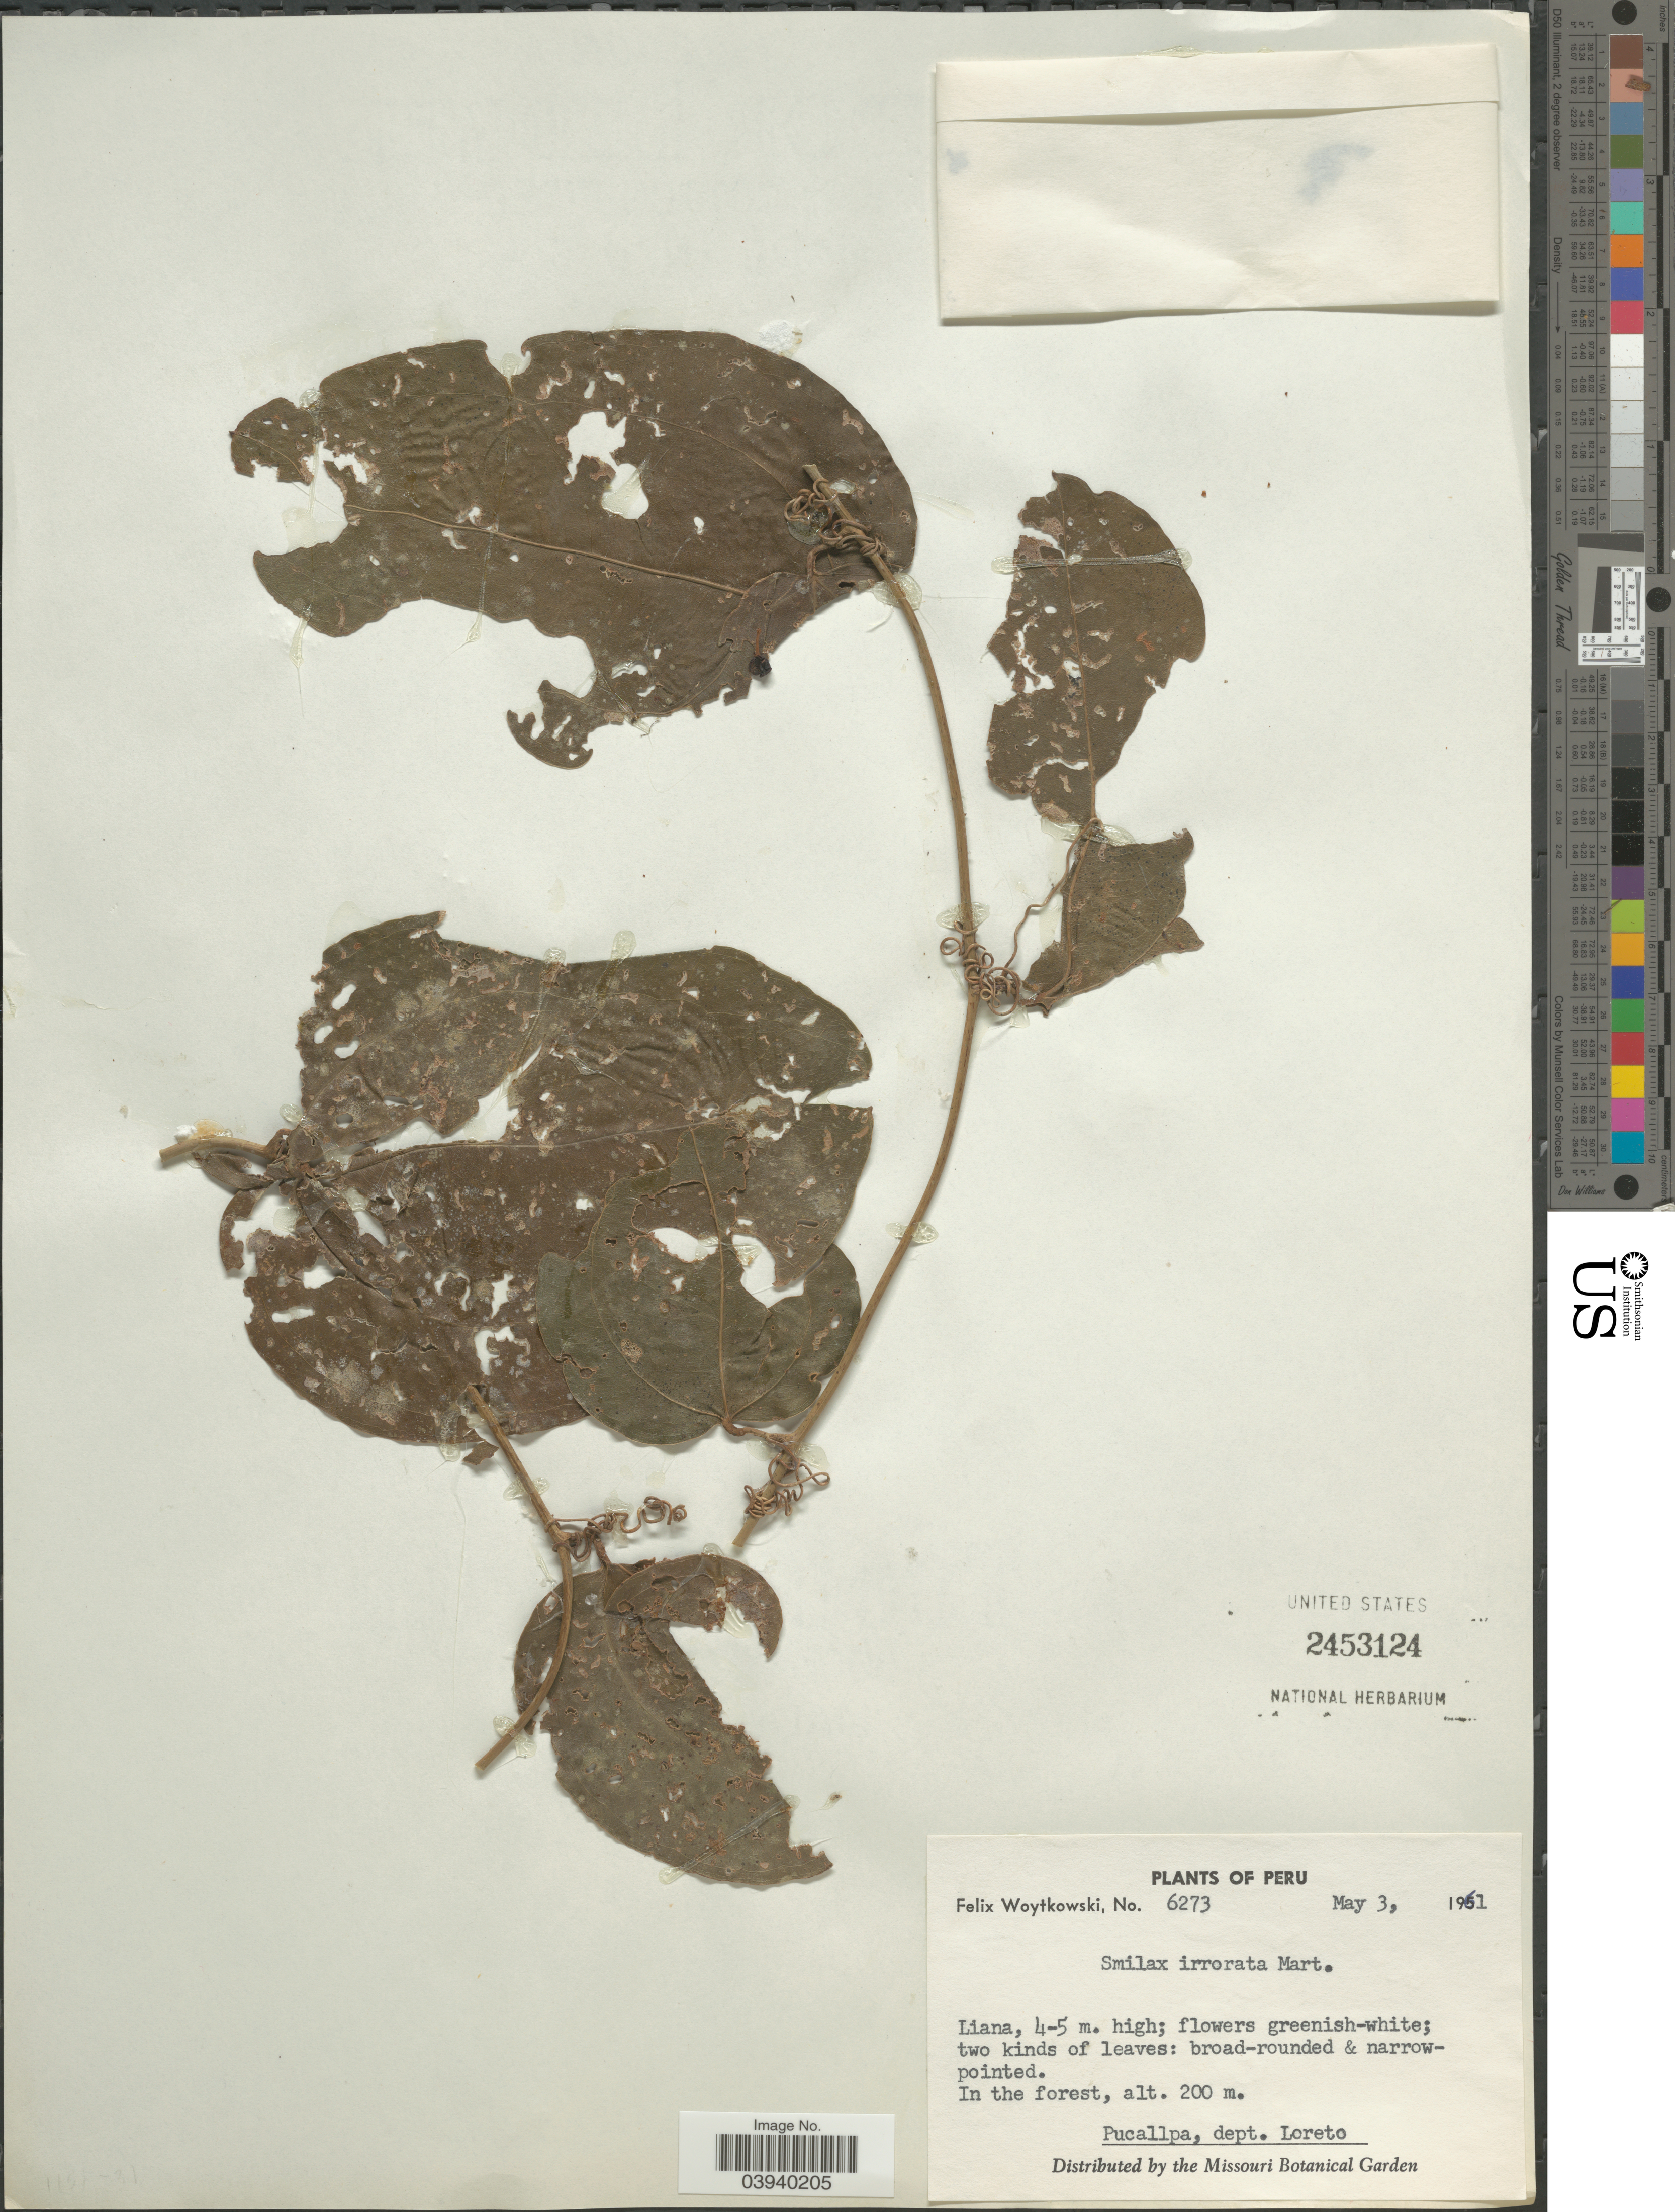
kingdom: Plantae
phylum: Tracheophyta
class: Liliopsida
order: Liliales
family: Smilacaceae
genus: Smilax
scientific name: Smilax irrorata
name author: Mart. ex Griseb.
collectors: F. Woytkowski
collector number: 6273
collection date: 1961-05-03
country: Peru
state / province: Loreto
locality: Pucallpa, dept. Loreto.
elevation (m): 200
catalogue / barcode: US 2453124